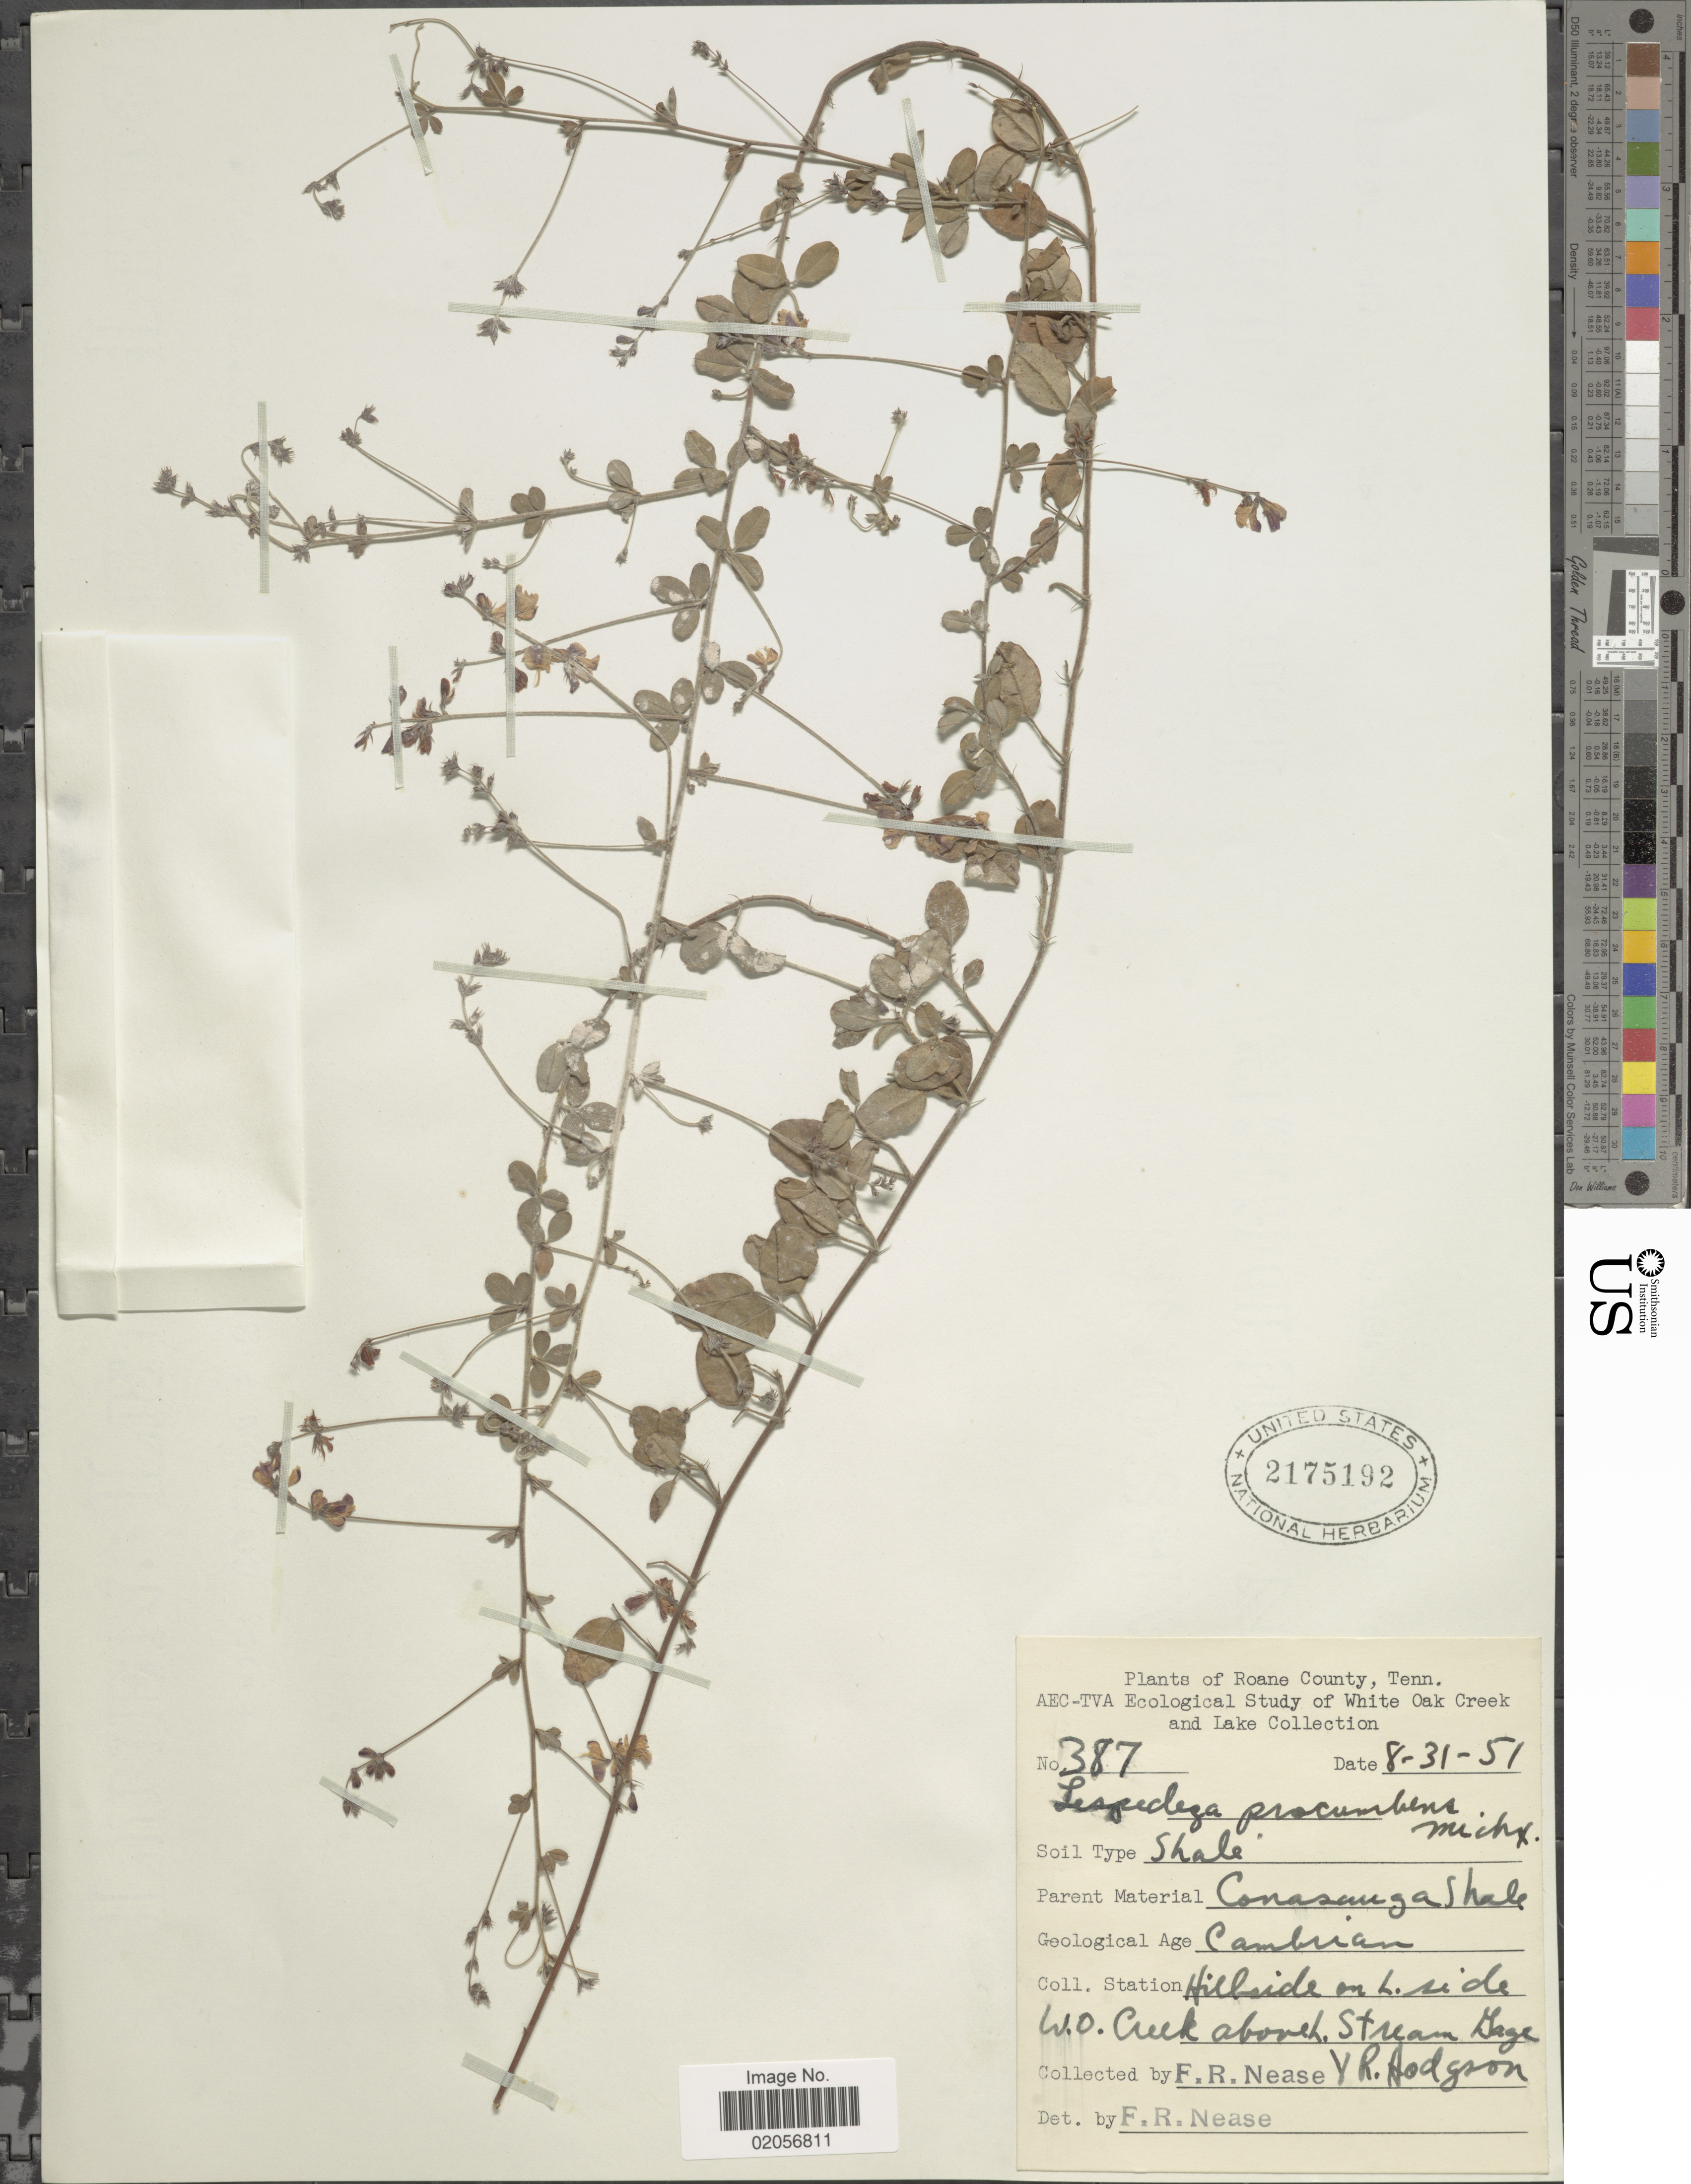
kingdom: Plantae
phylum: Tracheophyta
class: Magnoliopsida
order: Fabales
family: Fabaceae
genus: Lespedeza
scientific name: Lespedeza procumbens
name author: Michx.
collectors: F. Nease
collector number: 387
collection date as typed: Transcribed d/m/y: 31/8/51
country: United States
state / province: Tennessee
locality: Roane County, Hillside on L. side W. O. Creek above L. Stream Gage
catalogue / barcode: US 2175192